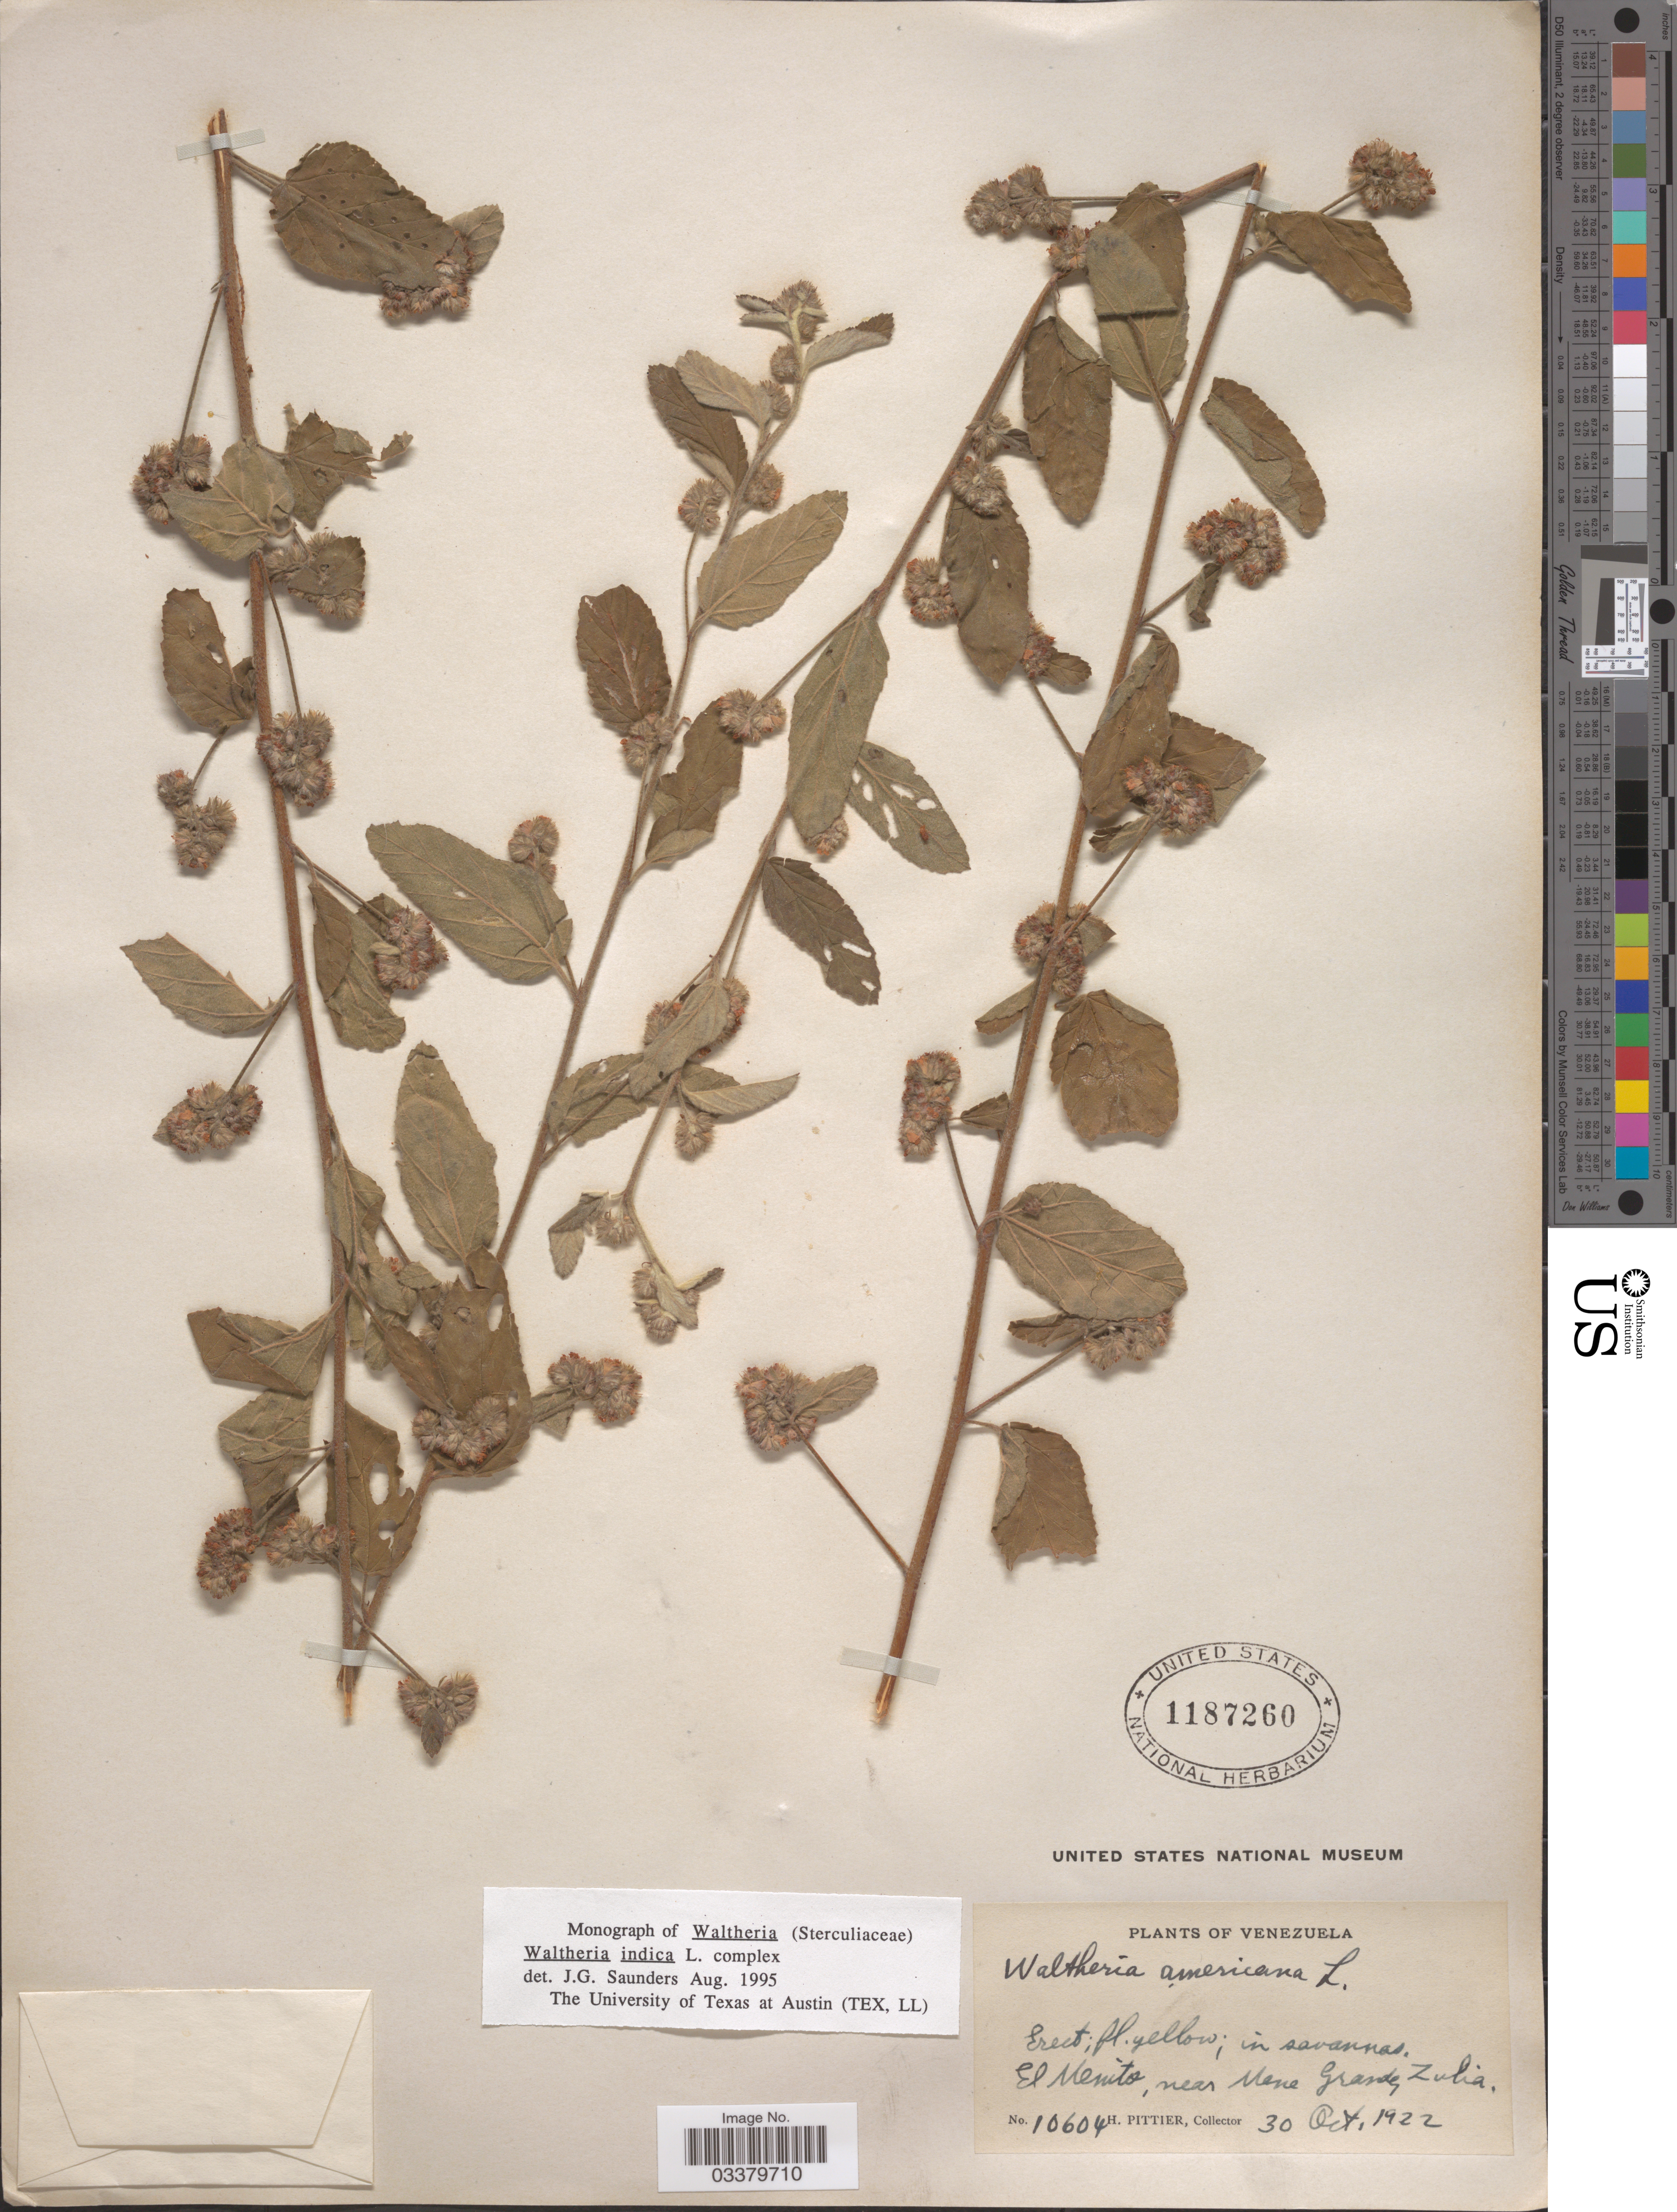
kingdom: Plantae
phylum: Tracheophyta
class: Magnoliopsida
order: Malvales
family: Malvaceae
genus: Waltheria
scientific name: Waltheria indica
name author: L.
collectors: H. F. Pittier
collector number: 10604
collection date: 1922-10-30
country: Venezuela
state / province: Zulia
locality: El Menito, near Mene Grande.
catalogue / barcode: US 1187260